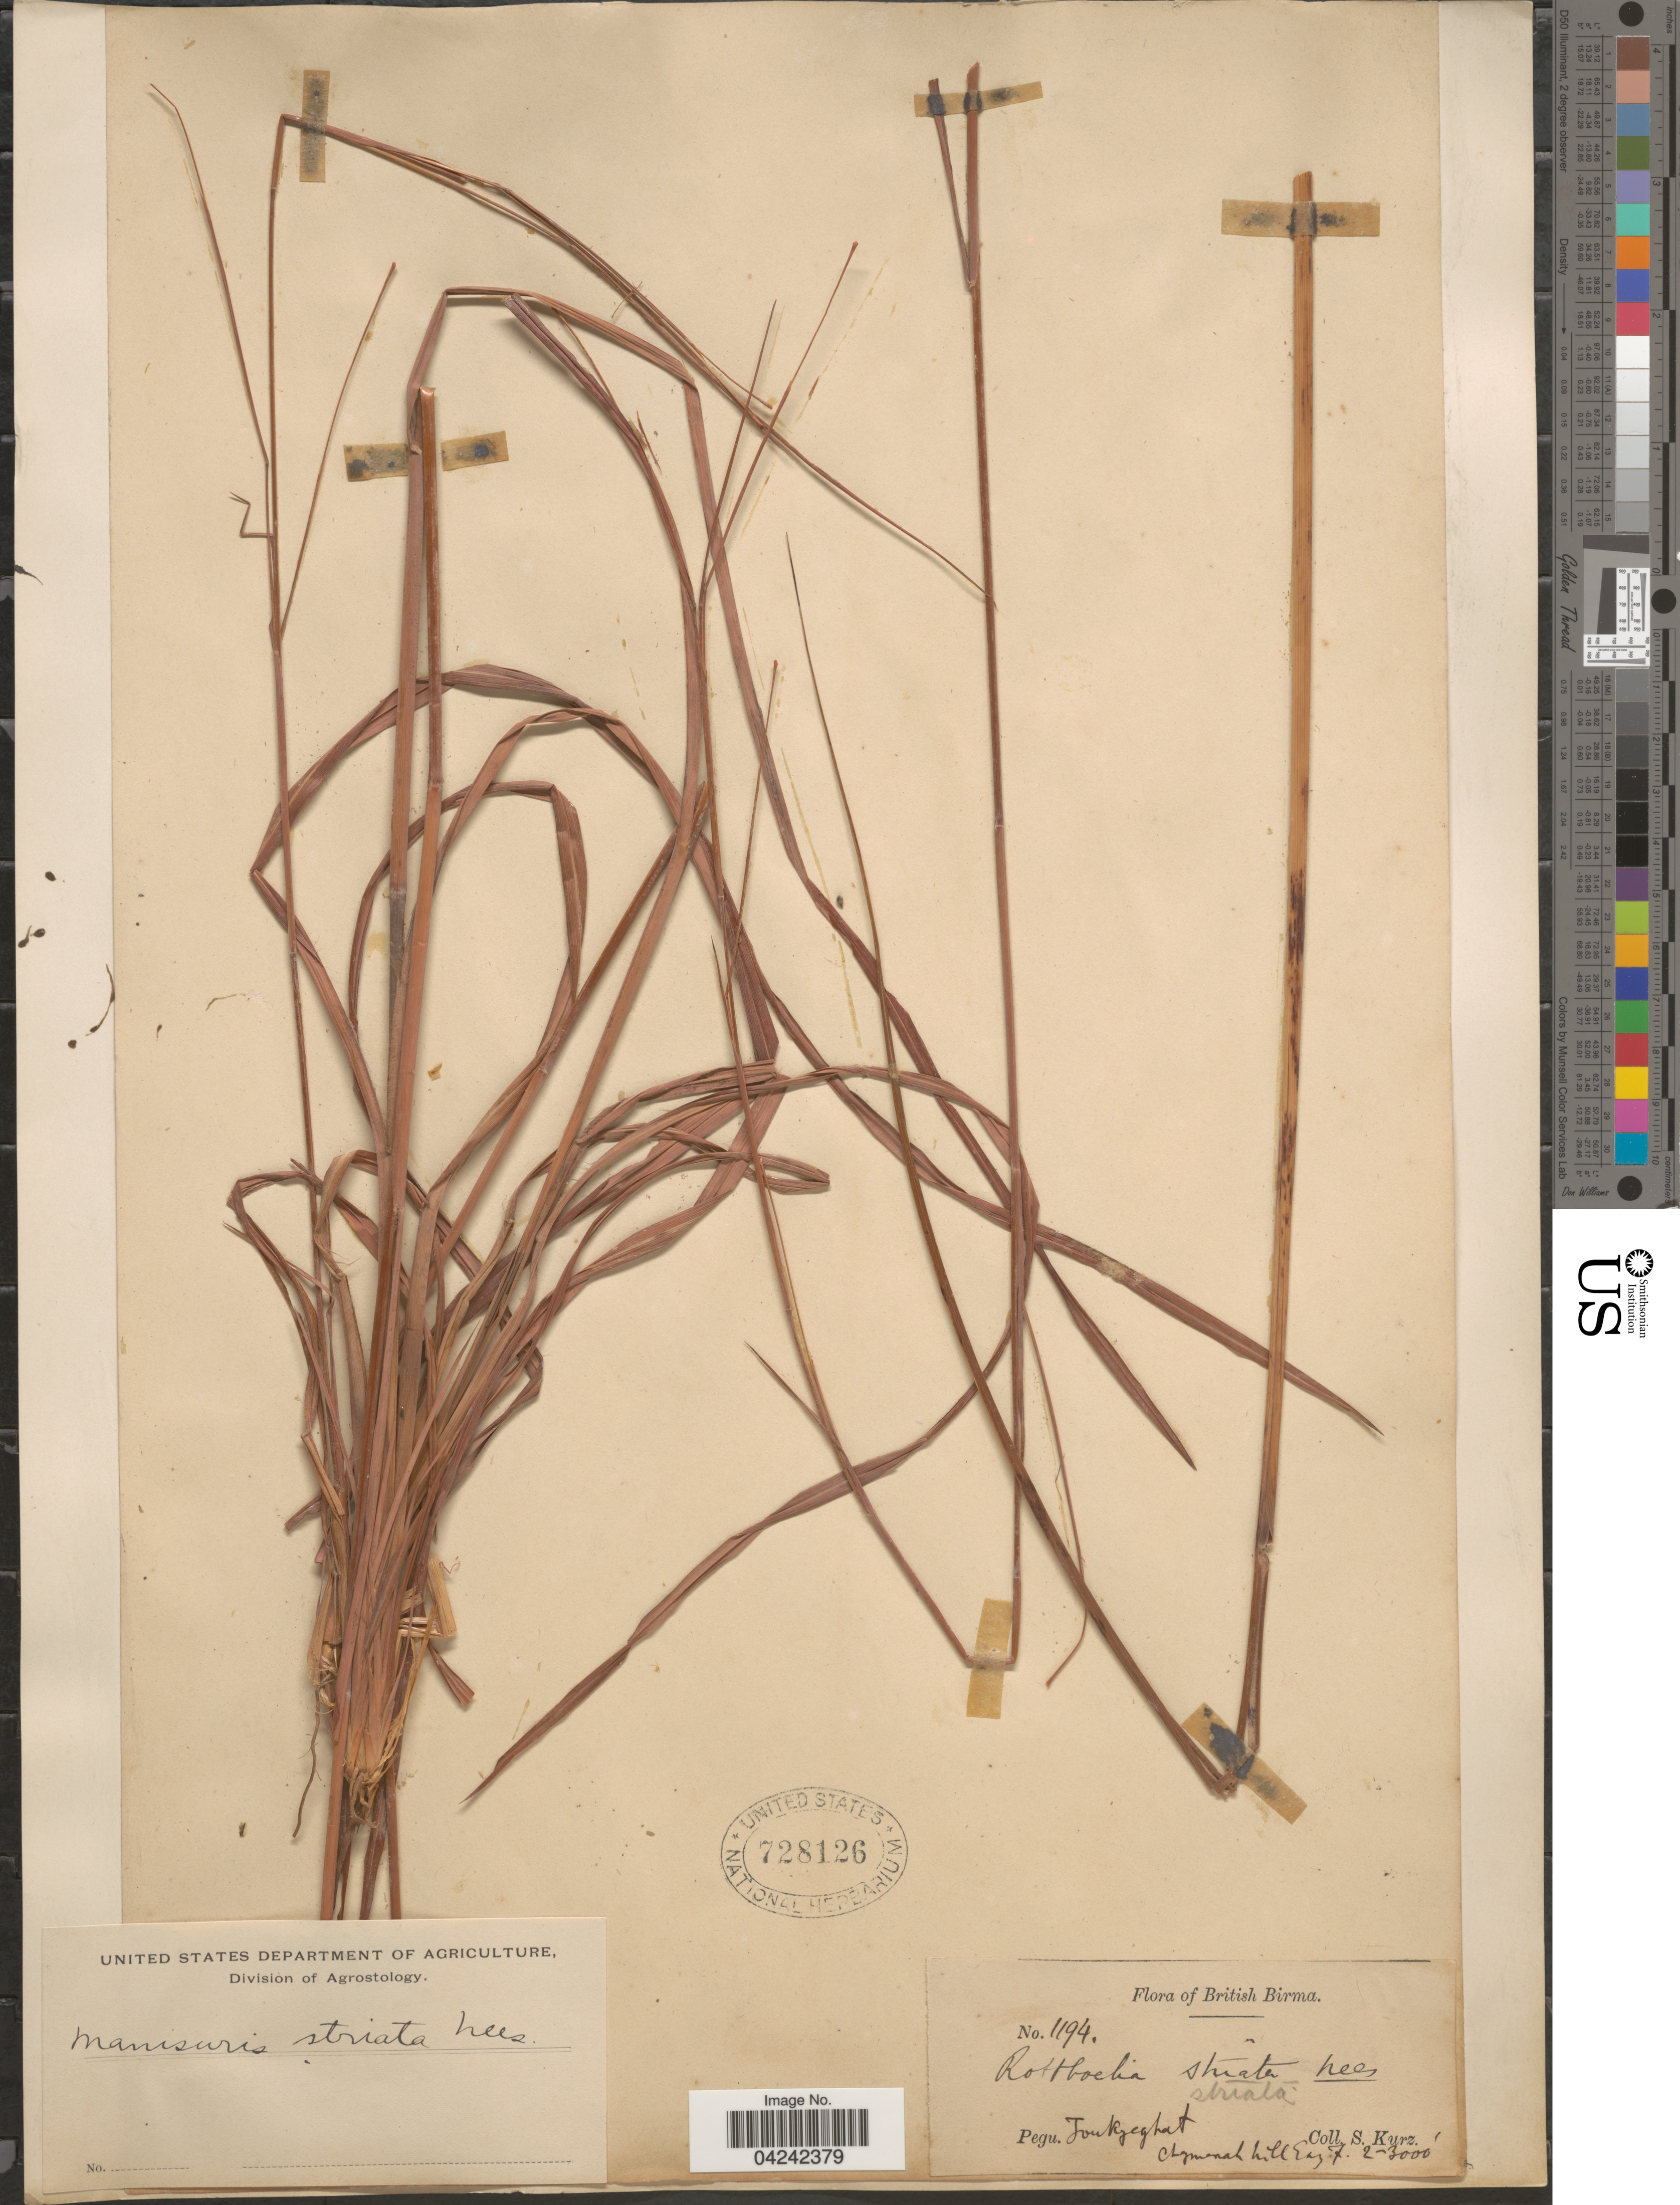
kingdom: Plantae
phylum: Tracheophyta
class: Liliopsida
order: Poales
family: Poaceae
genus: Rottboellia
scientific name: Rottboellia striata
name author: Nees ex Steud.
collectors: S. Kurz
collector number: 1194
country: Myanmar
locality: British Birma. Tonkyeghat.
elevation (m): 610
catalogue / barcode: US 728126